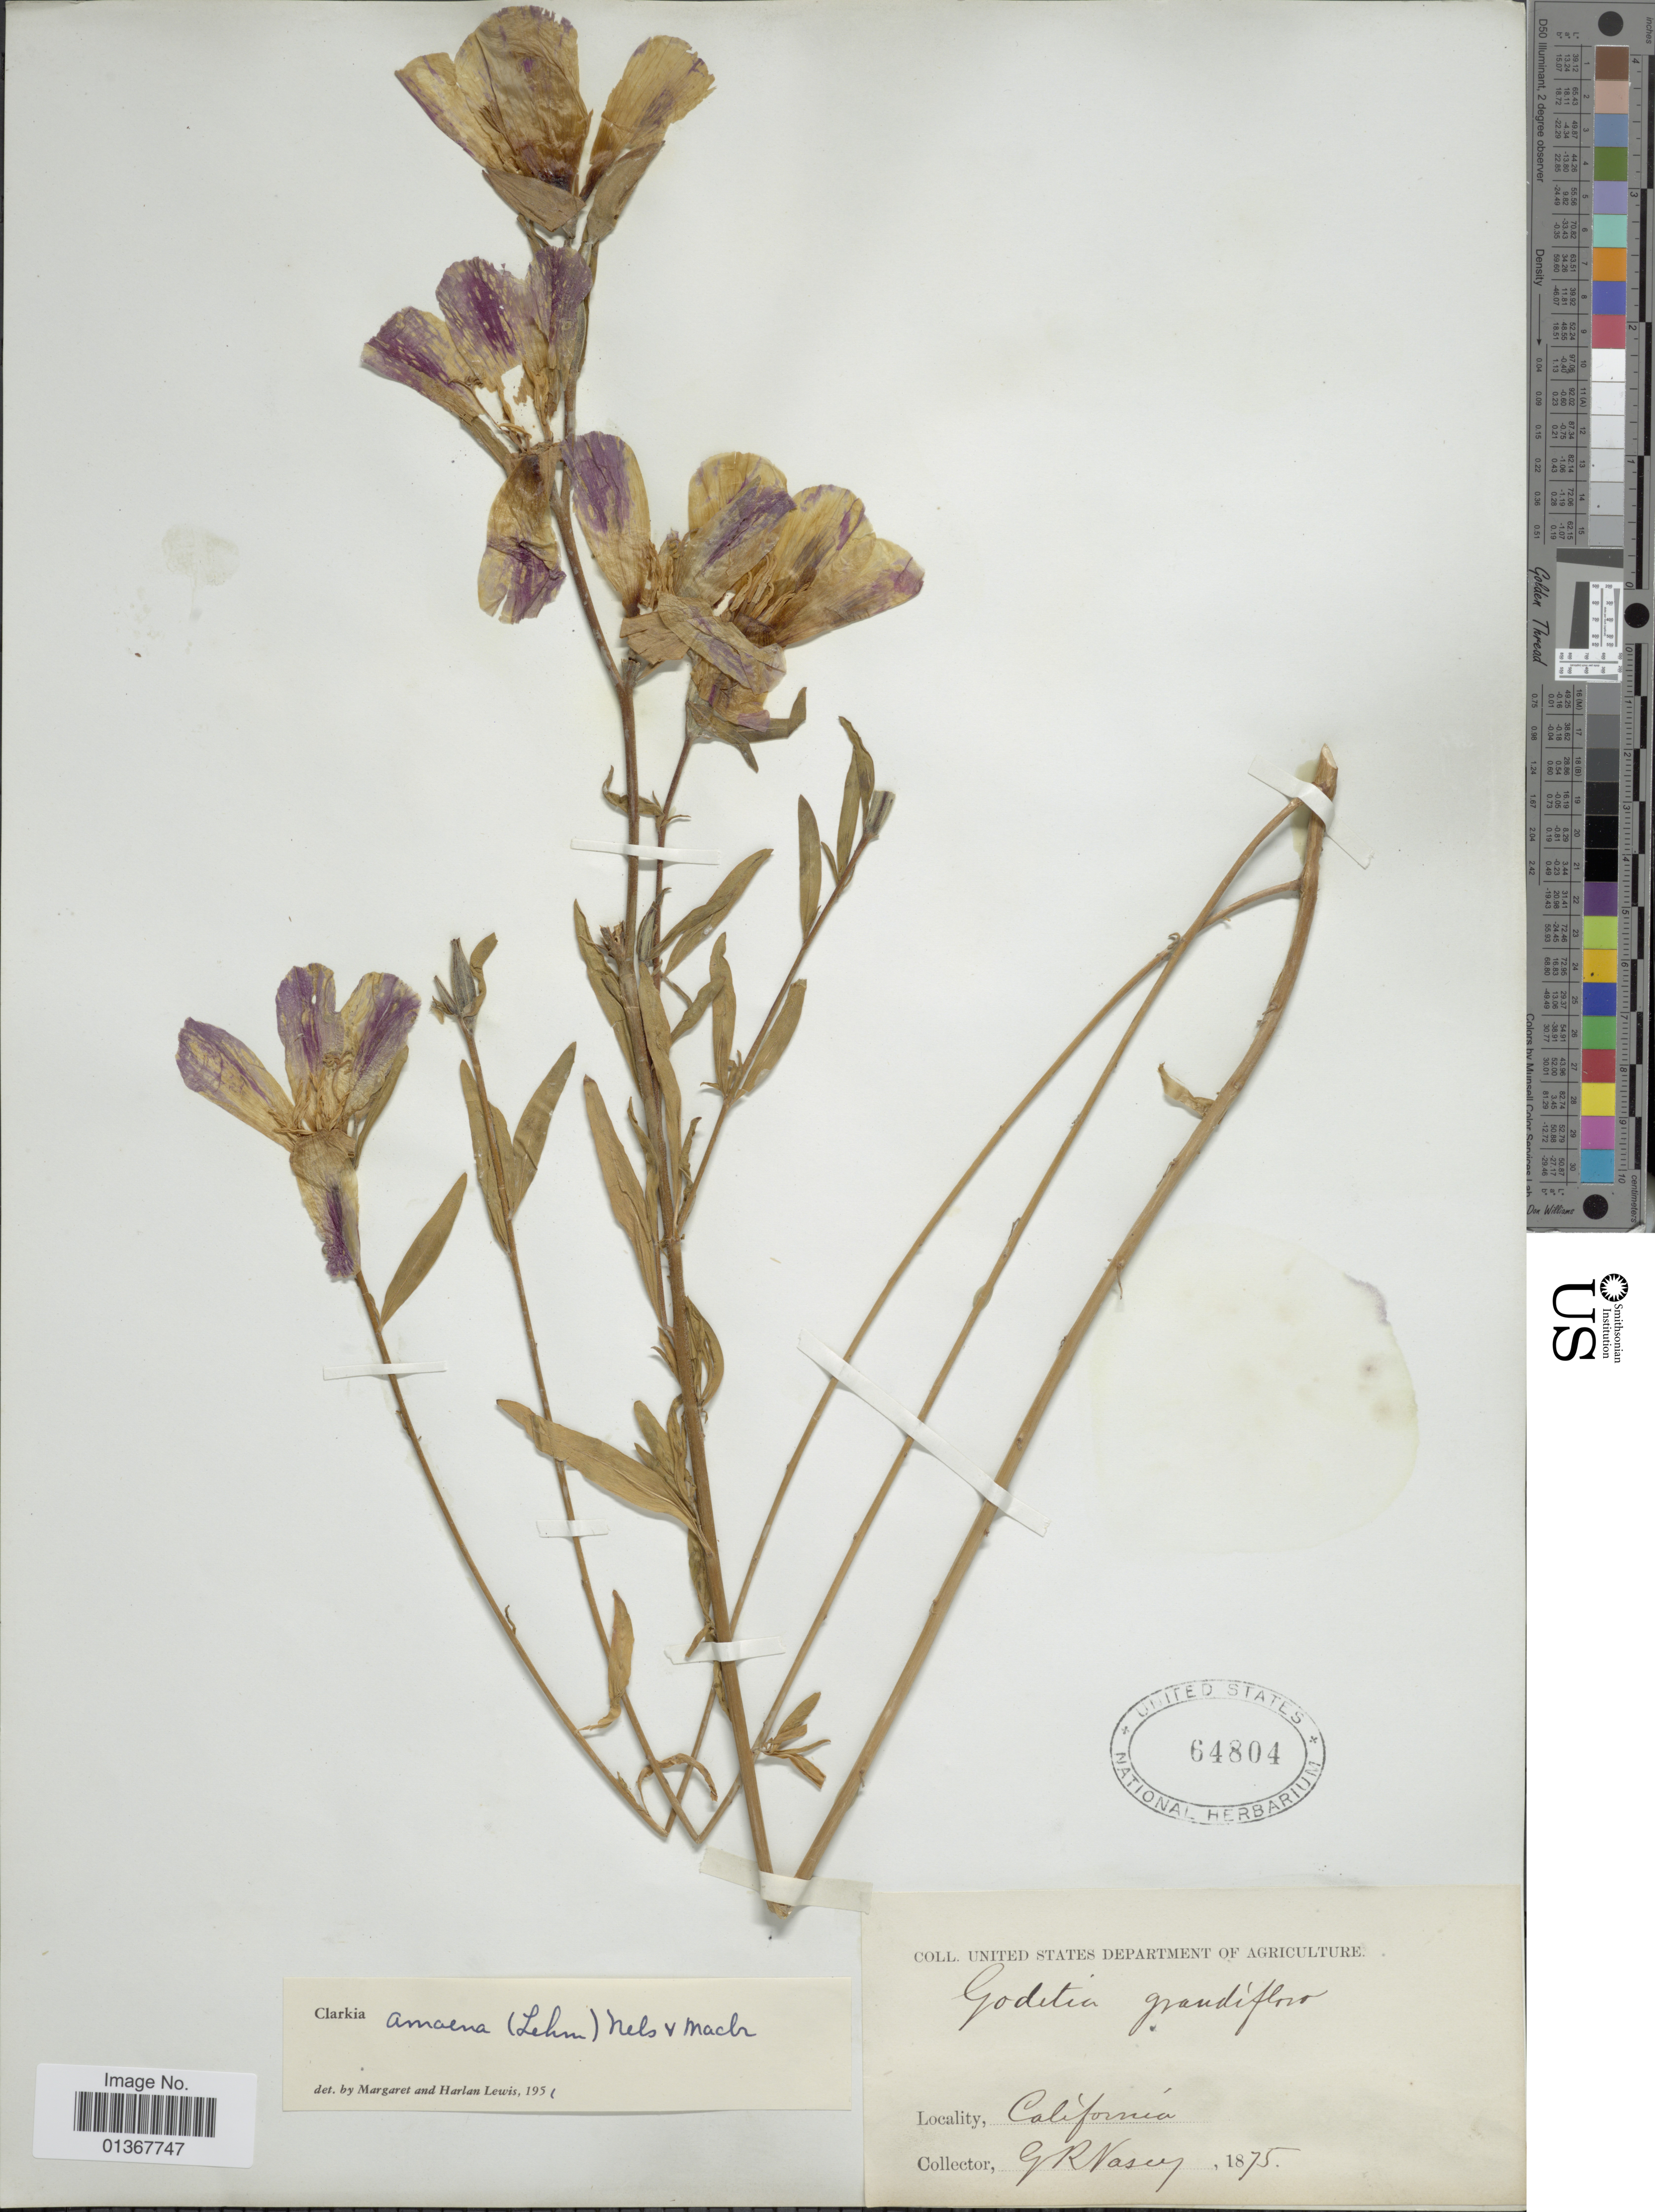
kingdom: Plantae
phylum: Tracheophyta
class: Magnoliopsida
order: Myrtales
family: Onagraceae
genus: Clarkia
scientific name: Clarkia amoena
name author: (Lehm.) A. Nelson & J.F. Macbr.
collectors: G. R. Vasey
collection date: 1875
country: United States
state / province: California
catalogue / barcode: US 64804